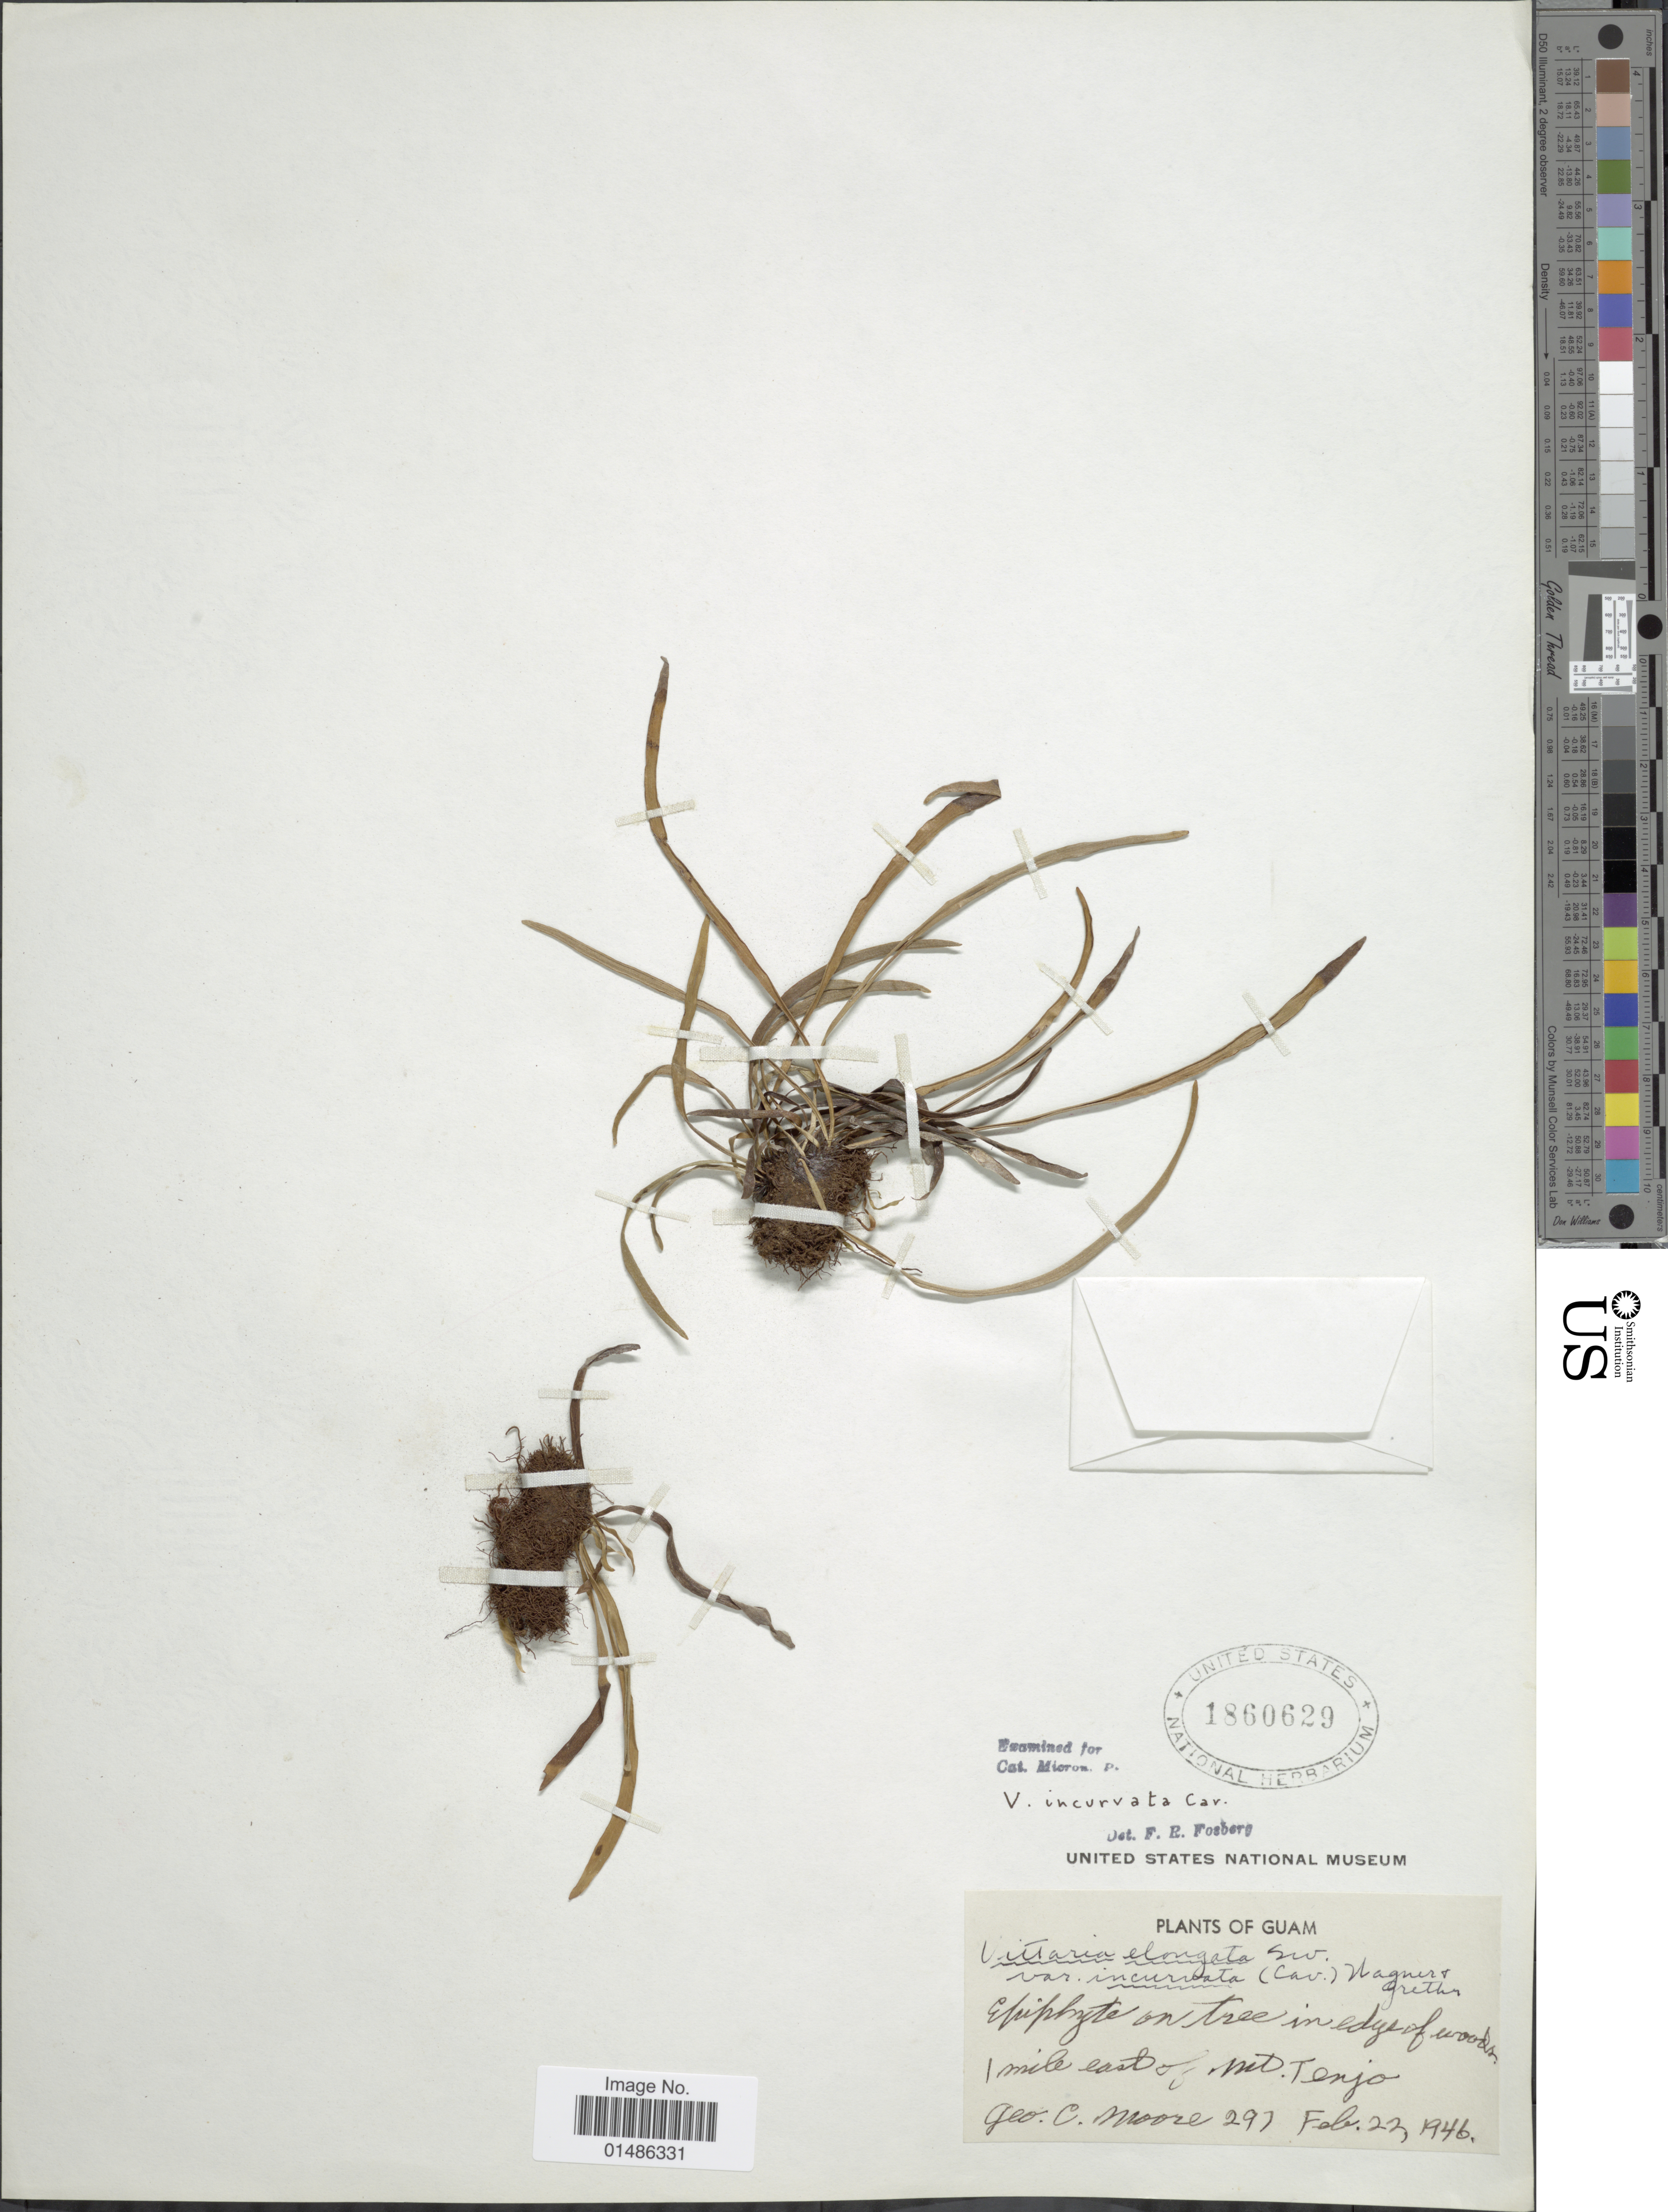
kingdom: Plantae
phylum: Tracheophyta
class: Polypodiopsida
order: Polypodiales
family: Pteridaceae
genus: Haplopteris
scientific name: Haplopteris ensiformis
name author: (Sw.) E.H. Crane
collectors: G. C. Moore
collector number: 297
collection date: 1946-02-22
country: Guam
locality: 1 mile east of Mt. Tenjo.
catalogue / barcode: US 1860629